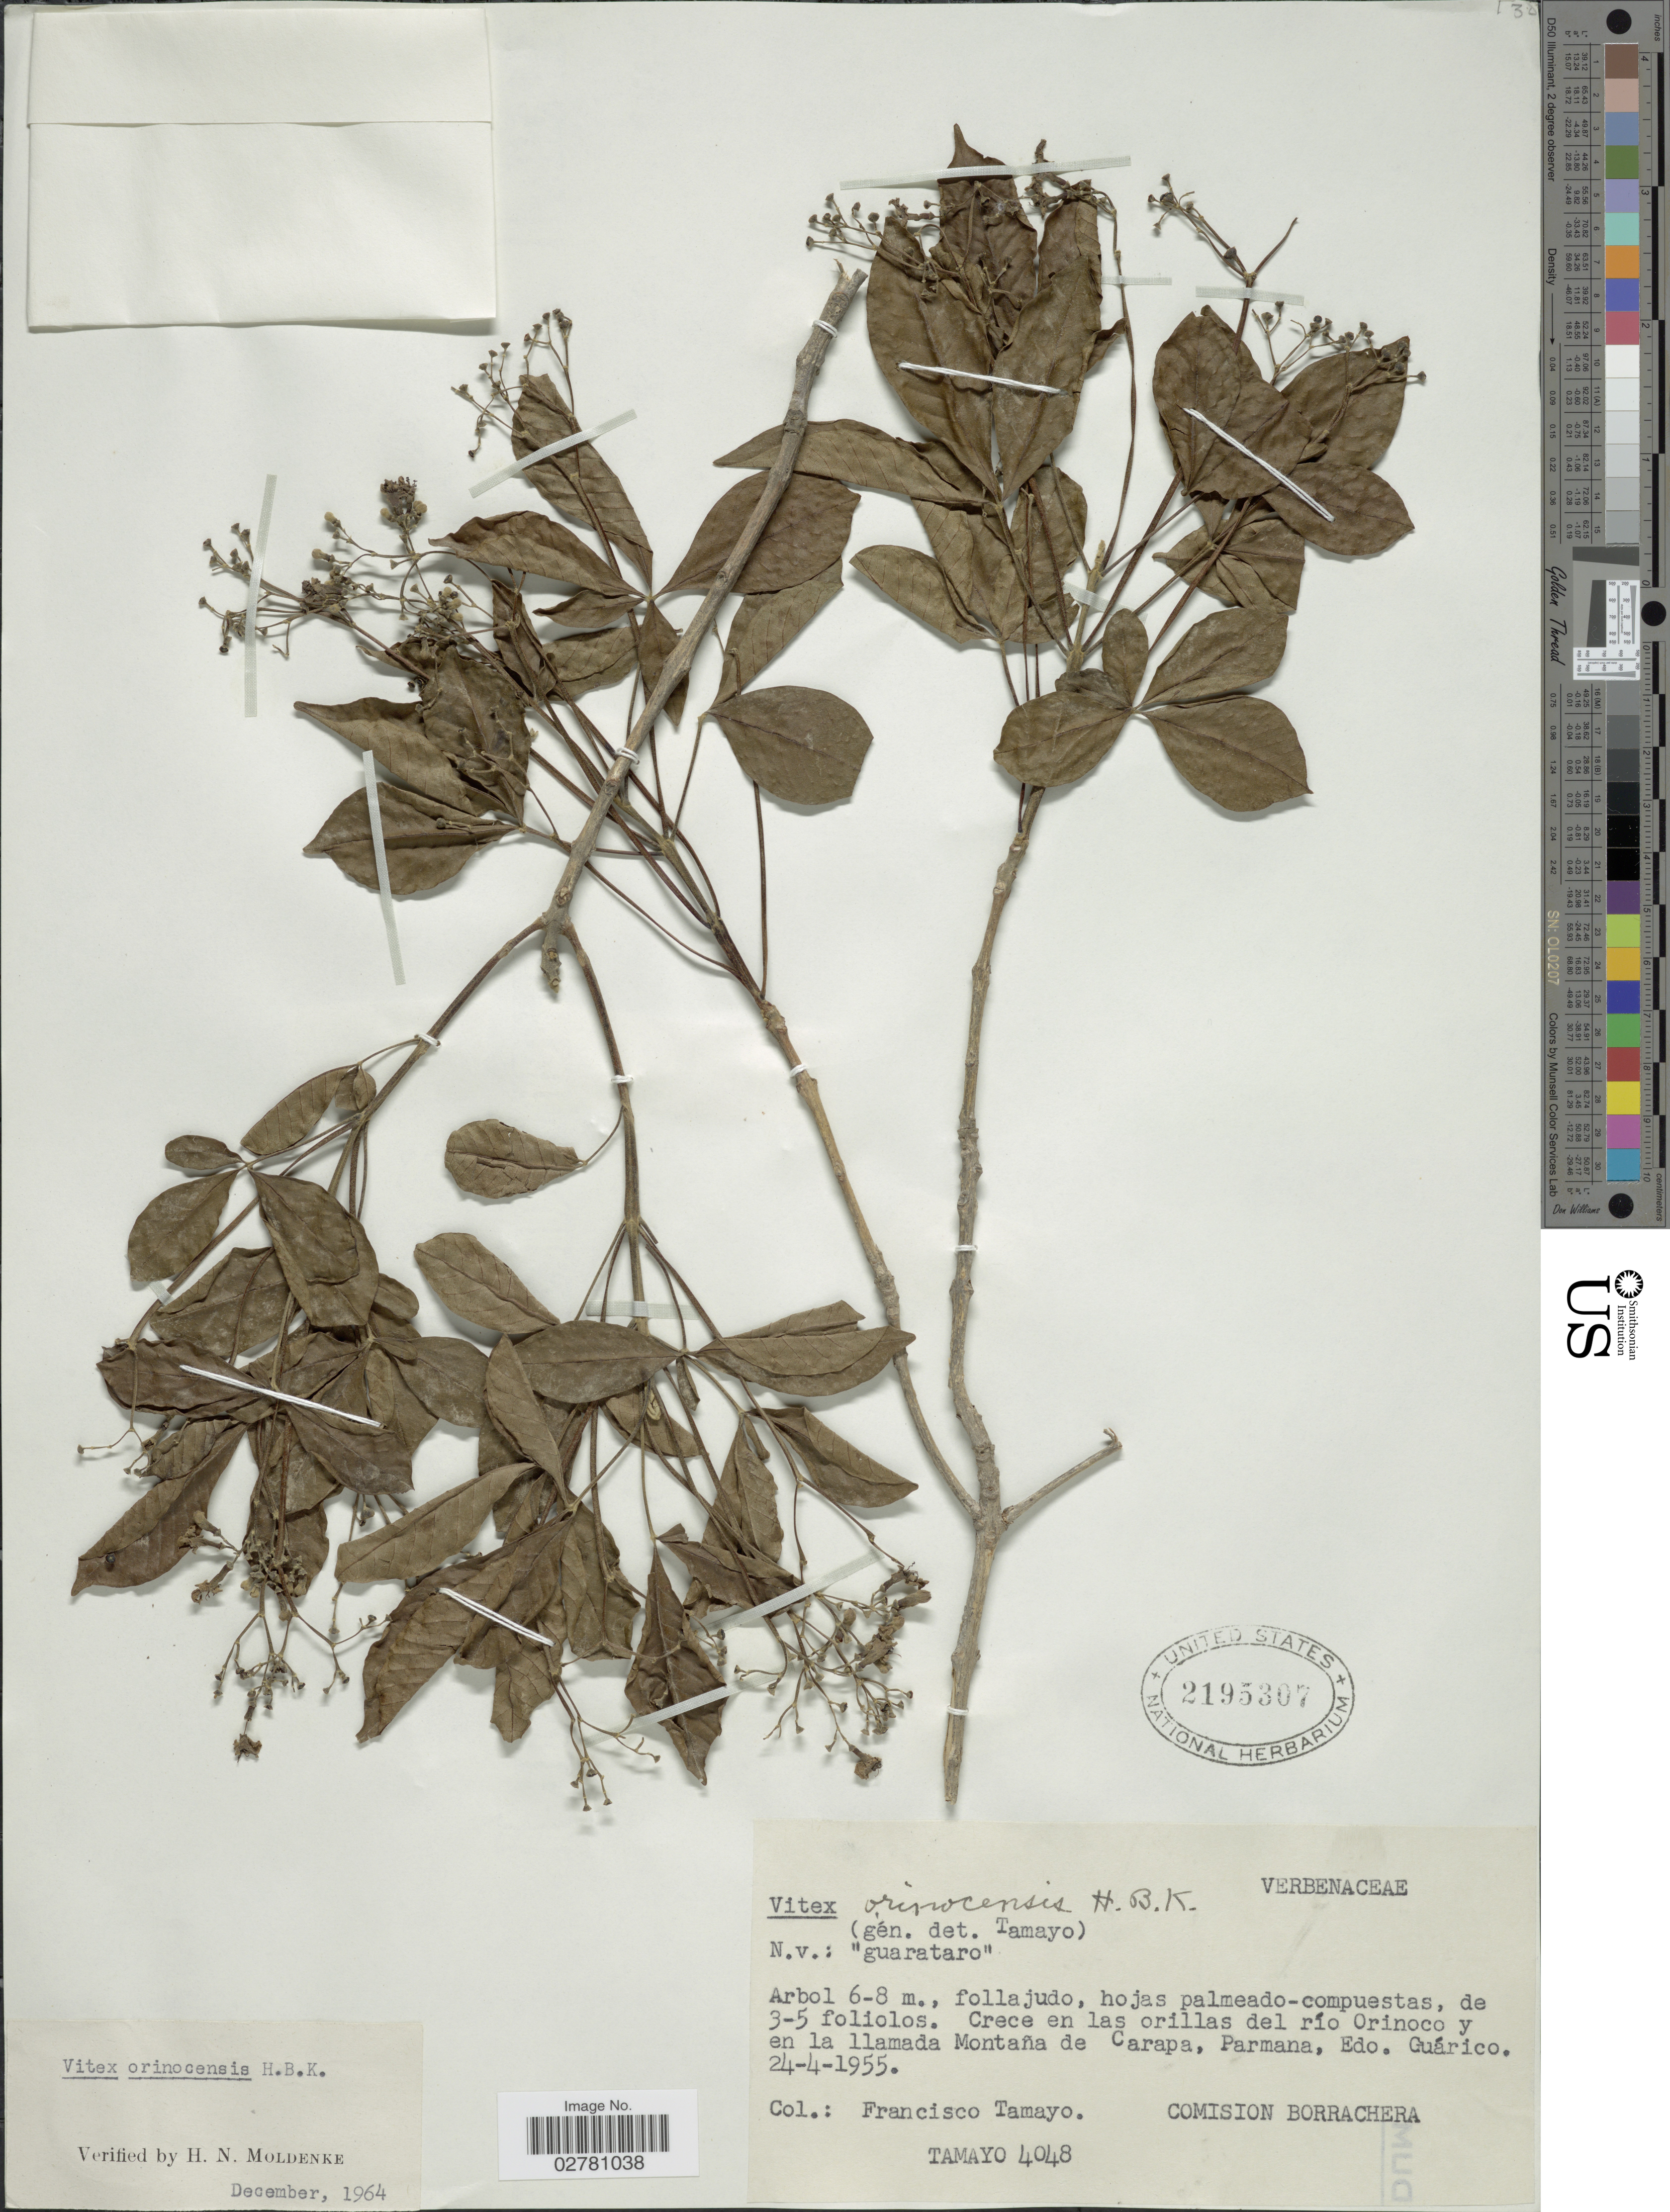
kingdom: Plantae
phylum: Tracheophyta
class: Magnoliopsida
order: Lamiales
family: Lamiaceae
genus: Vitex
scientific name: Vitex orinocensis var. orinocensis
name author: Kunth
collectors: F. Tamayo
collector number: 4048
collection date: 1955-04-24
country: Venezuela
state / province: Guárico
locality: Crece en las orillas del río Orinoco y en la llamada Montaña de Carapa, Parmana.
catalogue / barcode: US 2195307